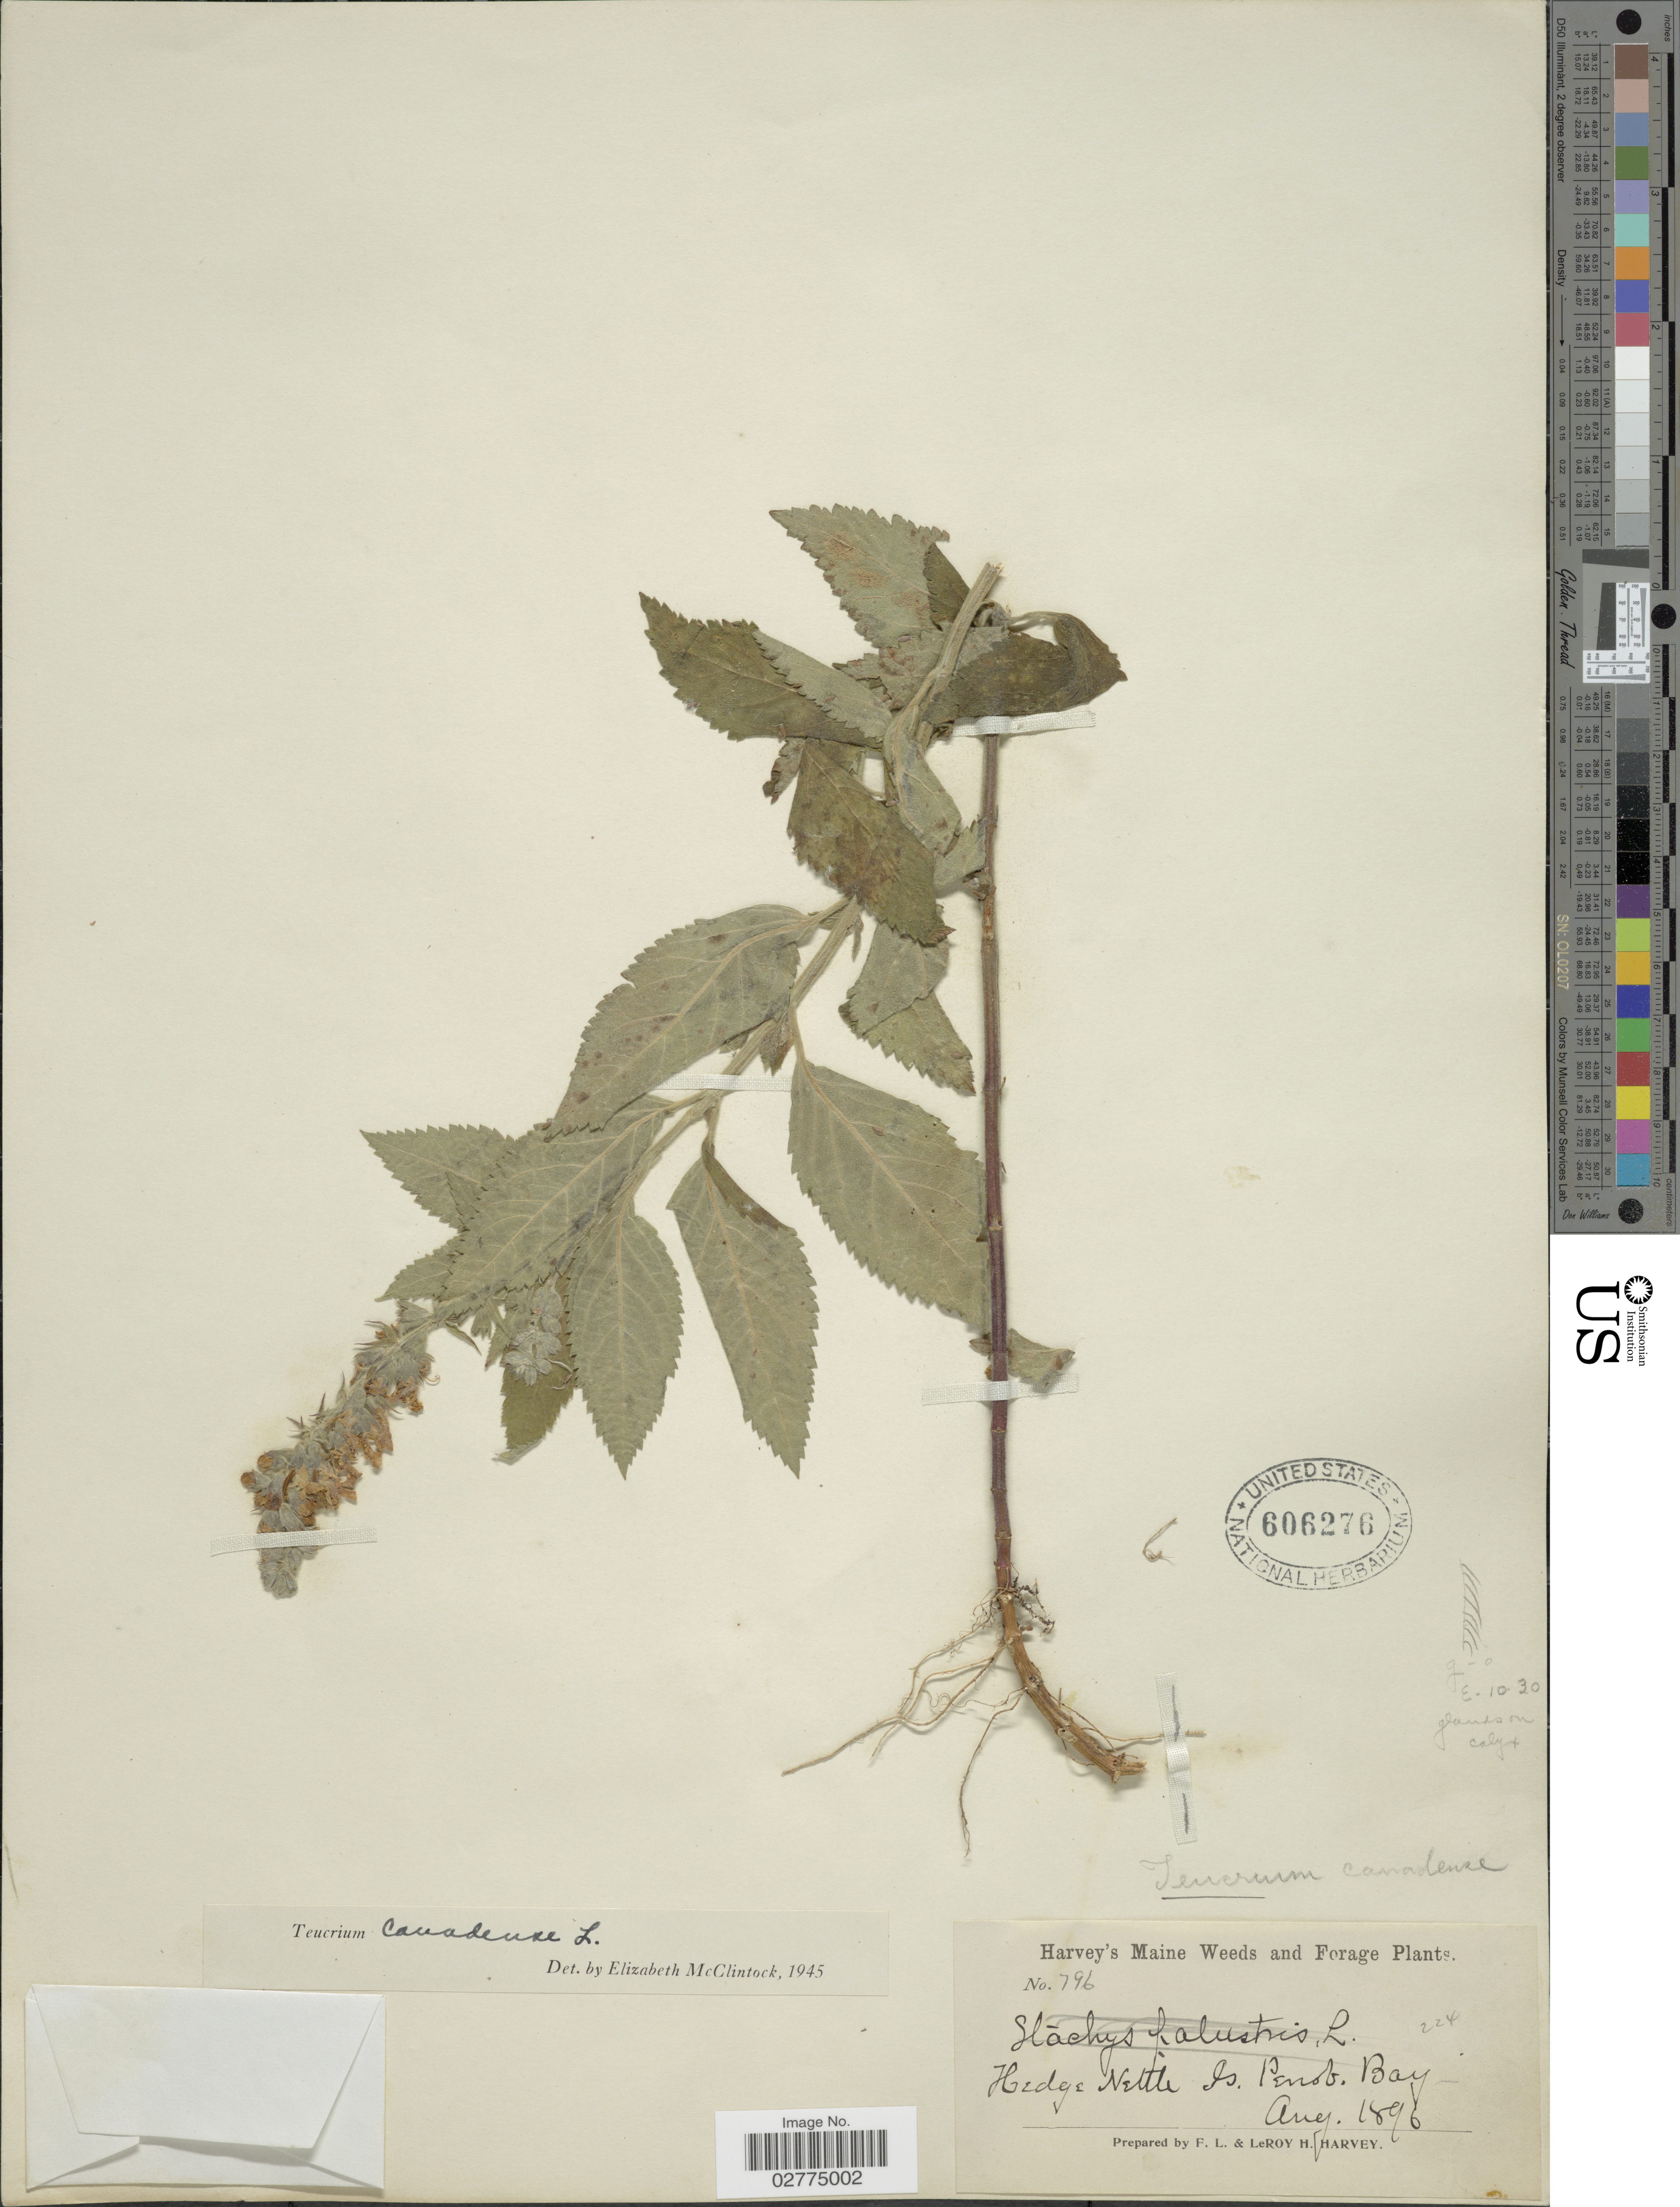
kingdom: Plantae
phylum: Tracheophyta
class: Magnoliopsida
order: Lamiales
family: Lamiaceae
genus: Teucrium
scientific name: Teucrium canadense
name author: L.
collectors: F. L. Harvey & L. H. Harvey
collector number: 796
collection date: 1896-08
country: United States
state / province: Maine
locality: Hedge Nettle Is. Penob. Bay.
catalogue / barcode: US 606276